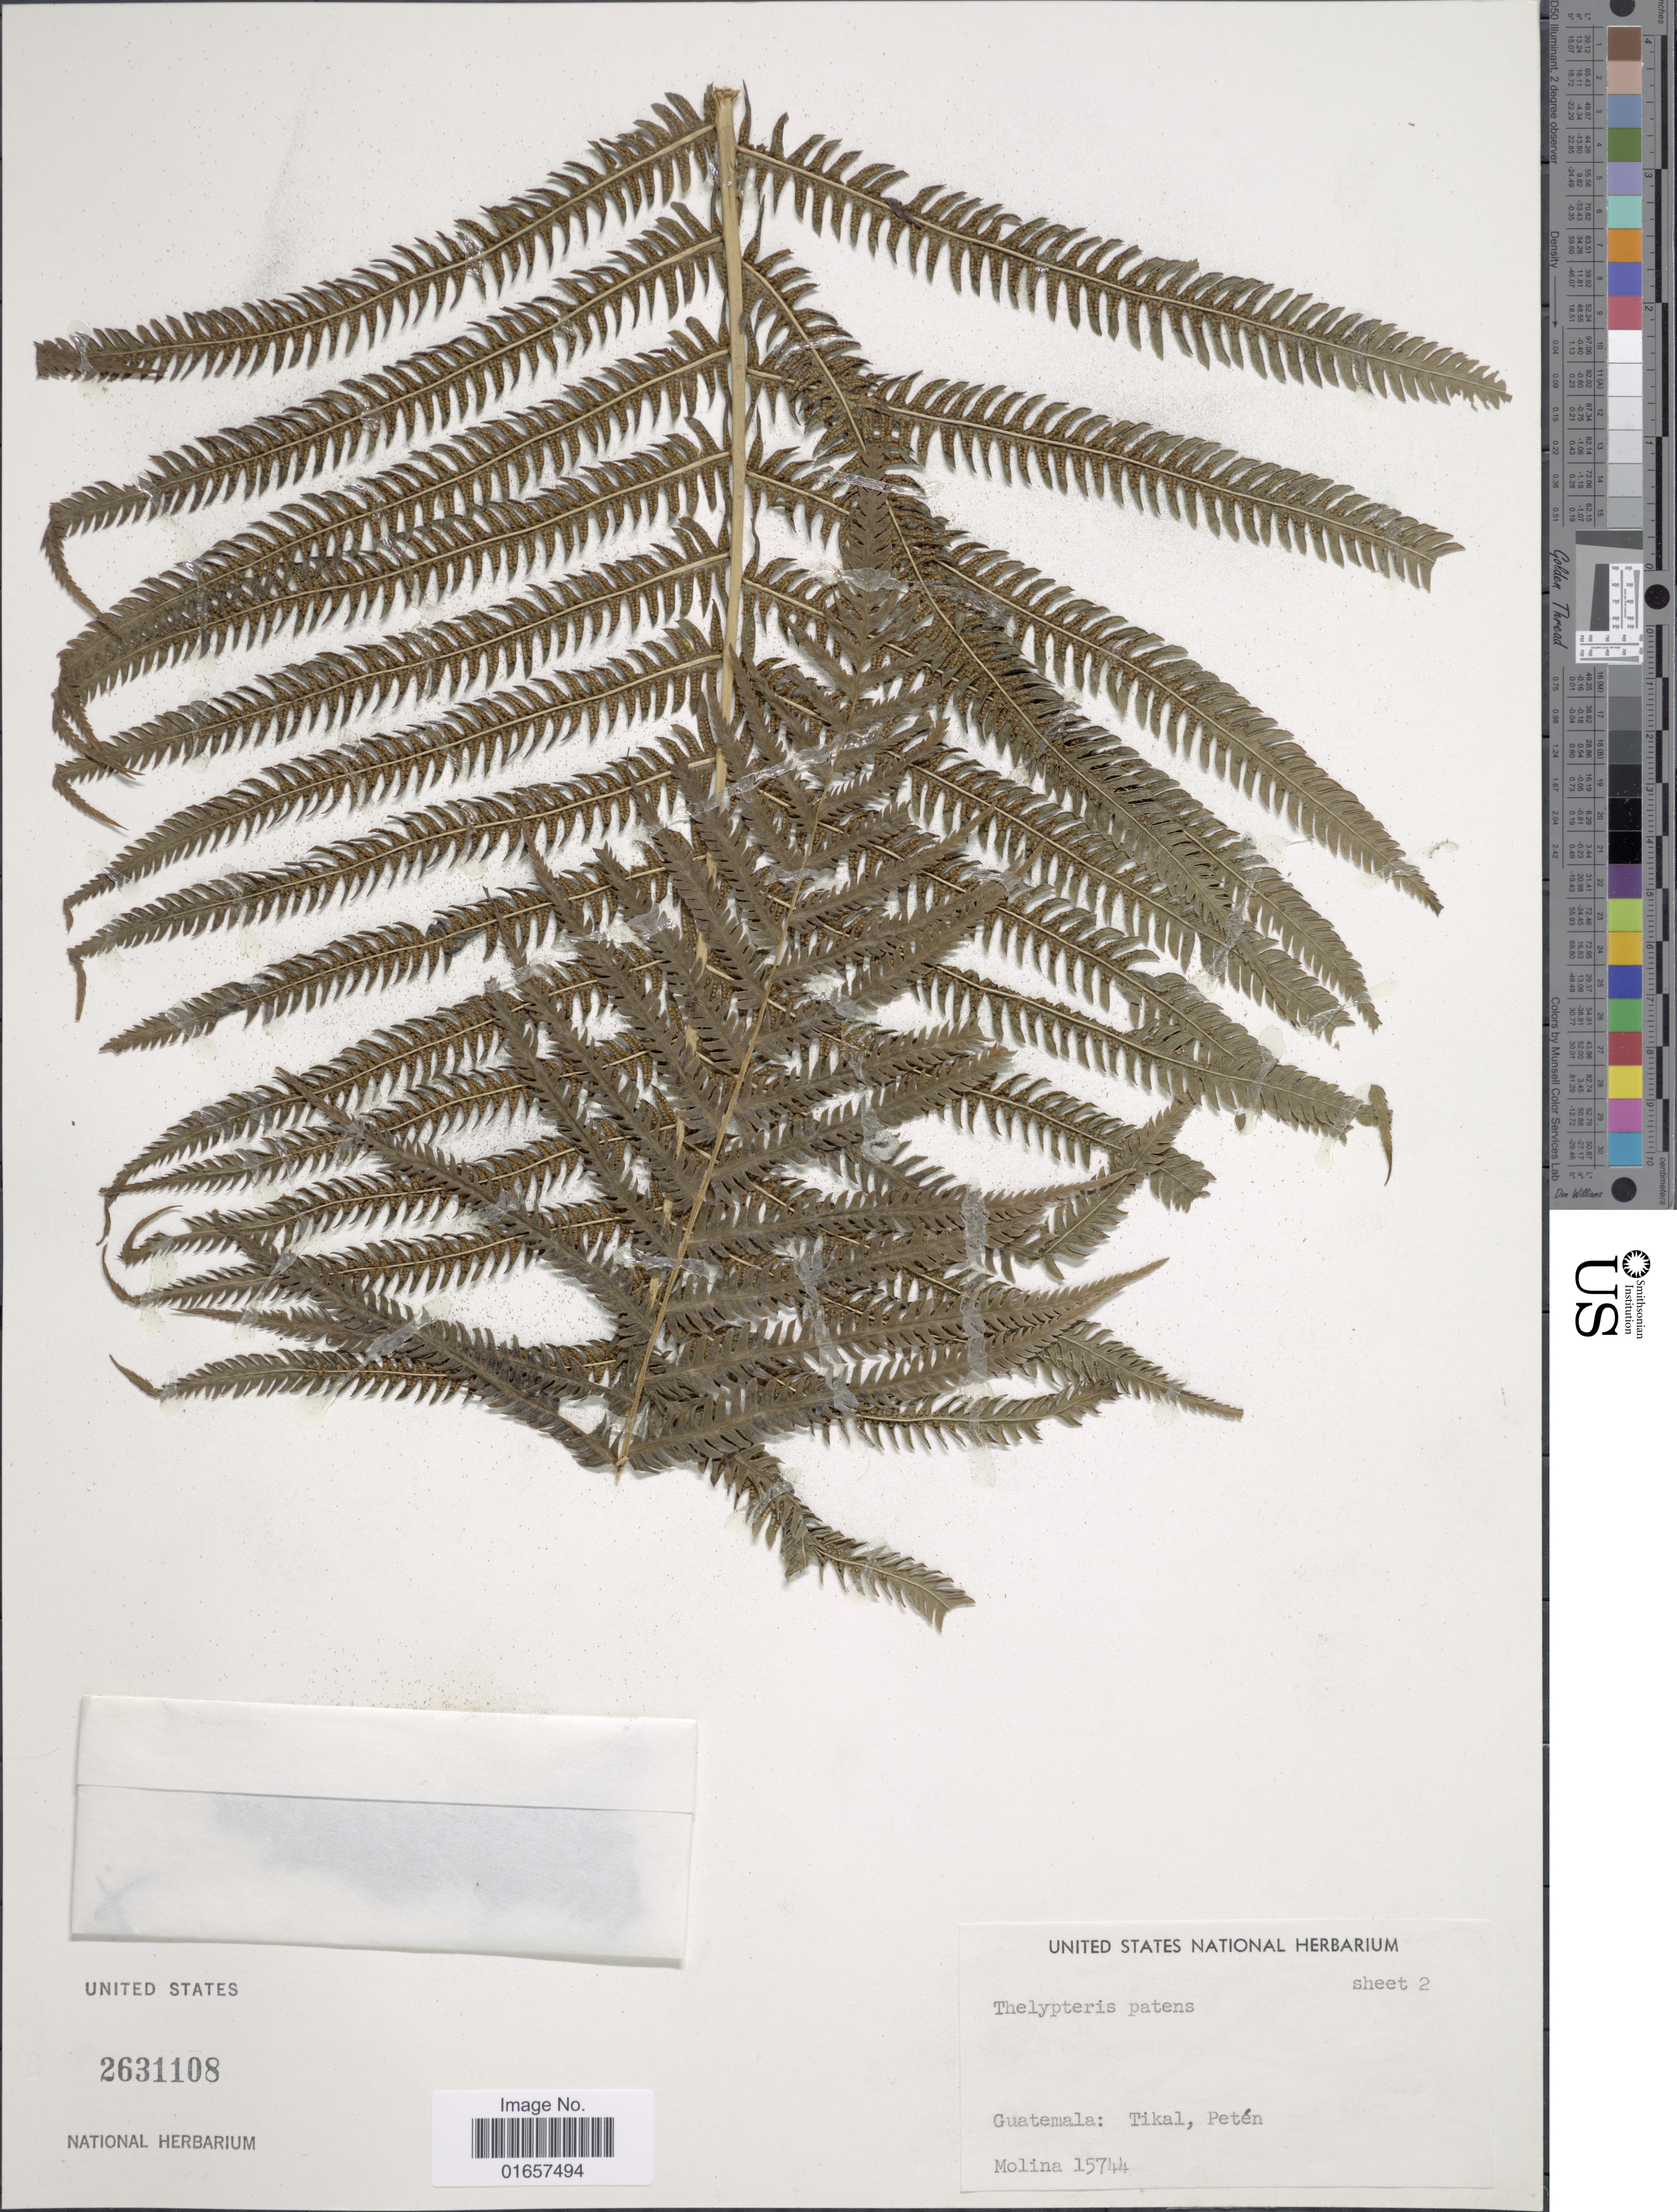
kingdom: Plantae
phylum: Tracheophyta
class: Polypodiopsida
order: Polypodiales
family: Thelypteridaceae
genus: Christella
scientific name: Christella patens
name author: (Sw.) Holttum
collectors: -- Molina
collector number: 15744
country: Guatemala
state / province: El Petén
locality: Guatemala: Tikal, Petén.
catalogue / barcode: US 2631108